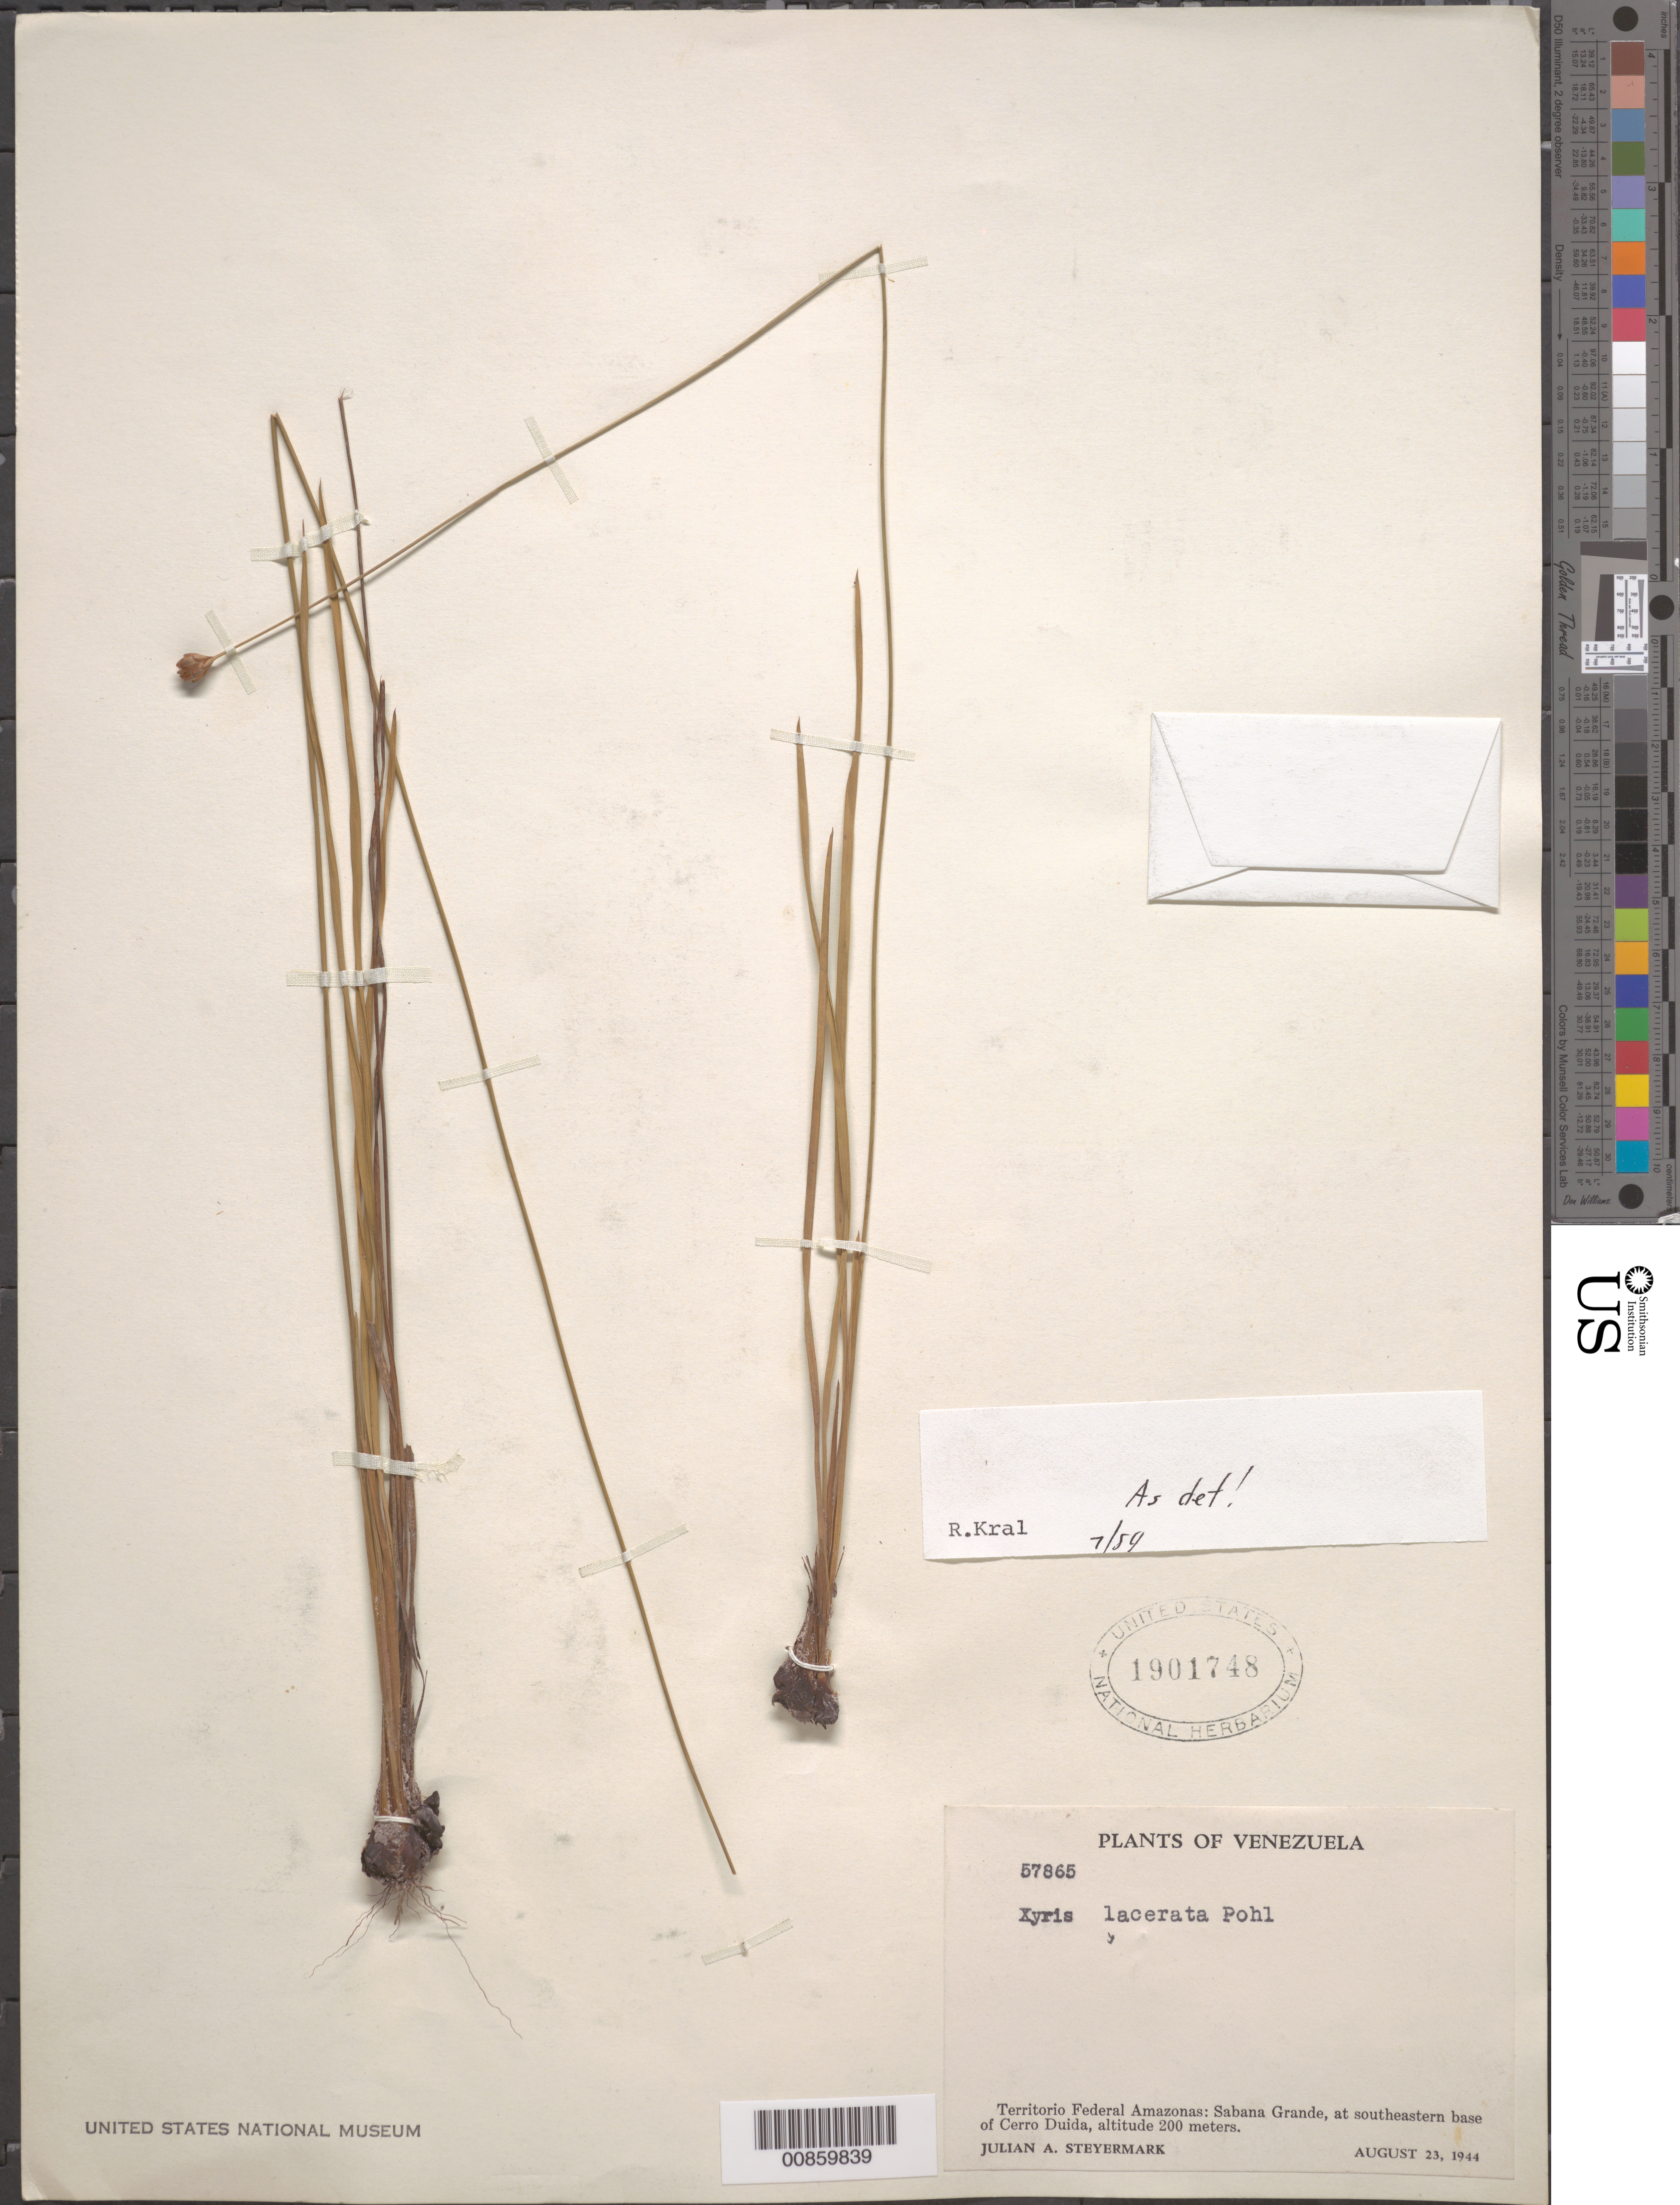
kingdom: Plantae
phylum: Tracheophyta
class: Liliopsida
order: Poales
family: Xyridaceae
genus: Xyris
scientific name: Xyris lacerata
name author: Pohl ex Seub.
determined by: Kral, Robert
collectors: J. Steyermark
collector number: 57865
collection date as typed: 23-Aug-44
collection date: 1944-08-23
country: Venezuela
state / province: Amazonas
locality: Sabana Grande, at SE base of Cerro Duida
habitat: Sabana.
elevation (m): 200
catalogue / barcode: US 1901748